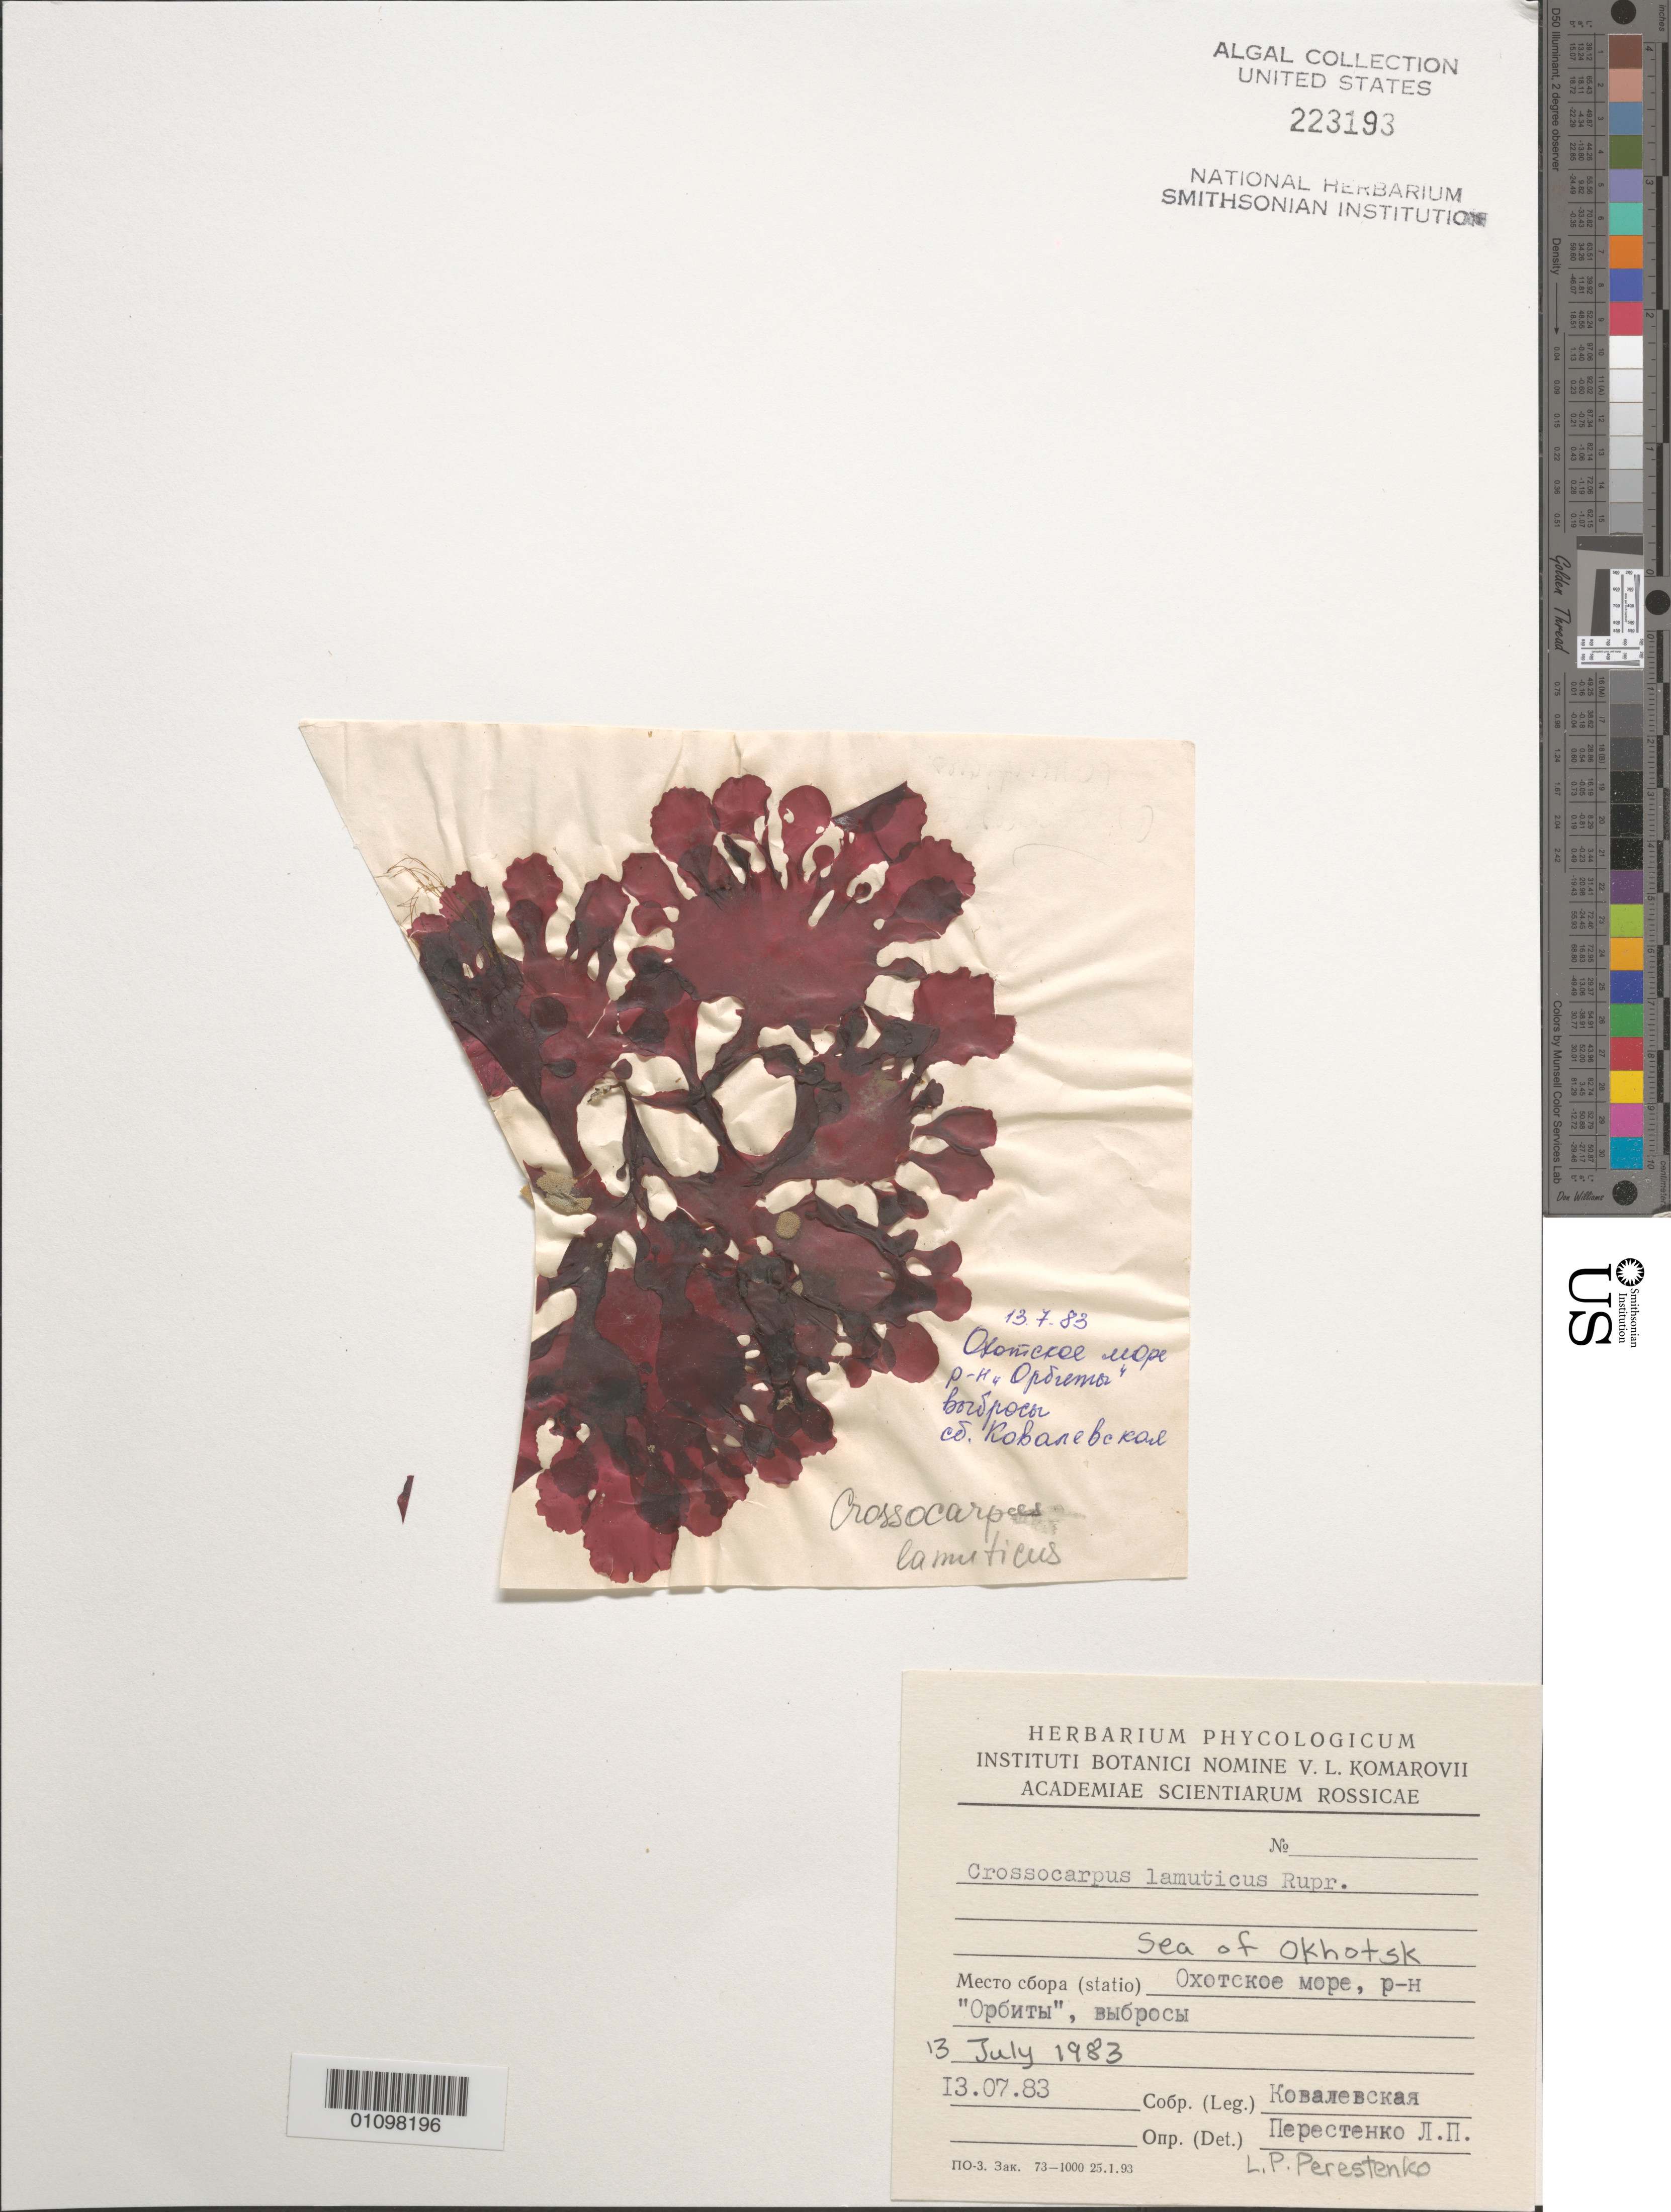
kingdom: Plantae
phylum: Rhodophyta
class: Florideophyceae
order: Gigartinales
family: Crossocarpaceae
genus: Crossocarpus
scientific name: Crossocarpus lamuticus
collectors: X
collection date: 1983-07-13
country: Russian Federation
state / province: Sakhalin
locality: Sea of Okhotsk. Near "Orbita"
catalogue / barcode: US 223193